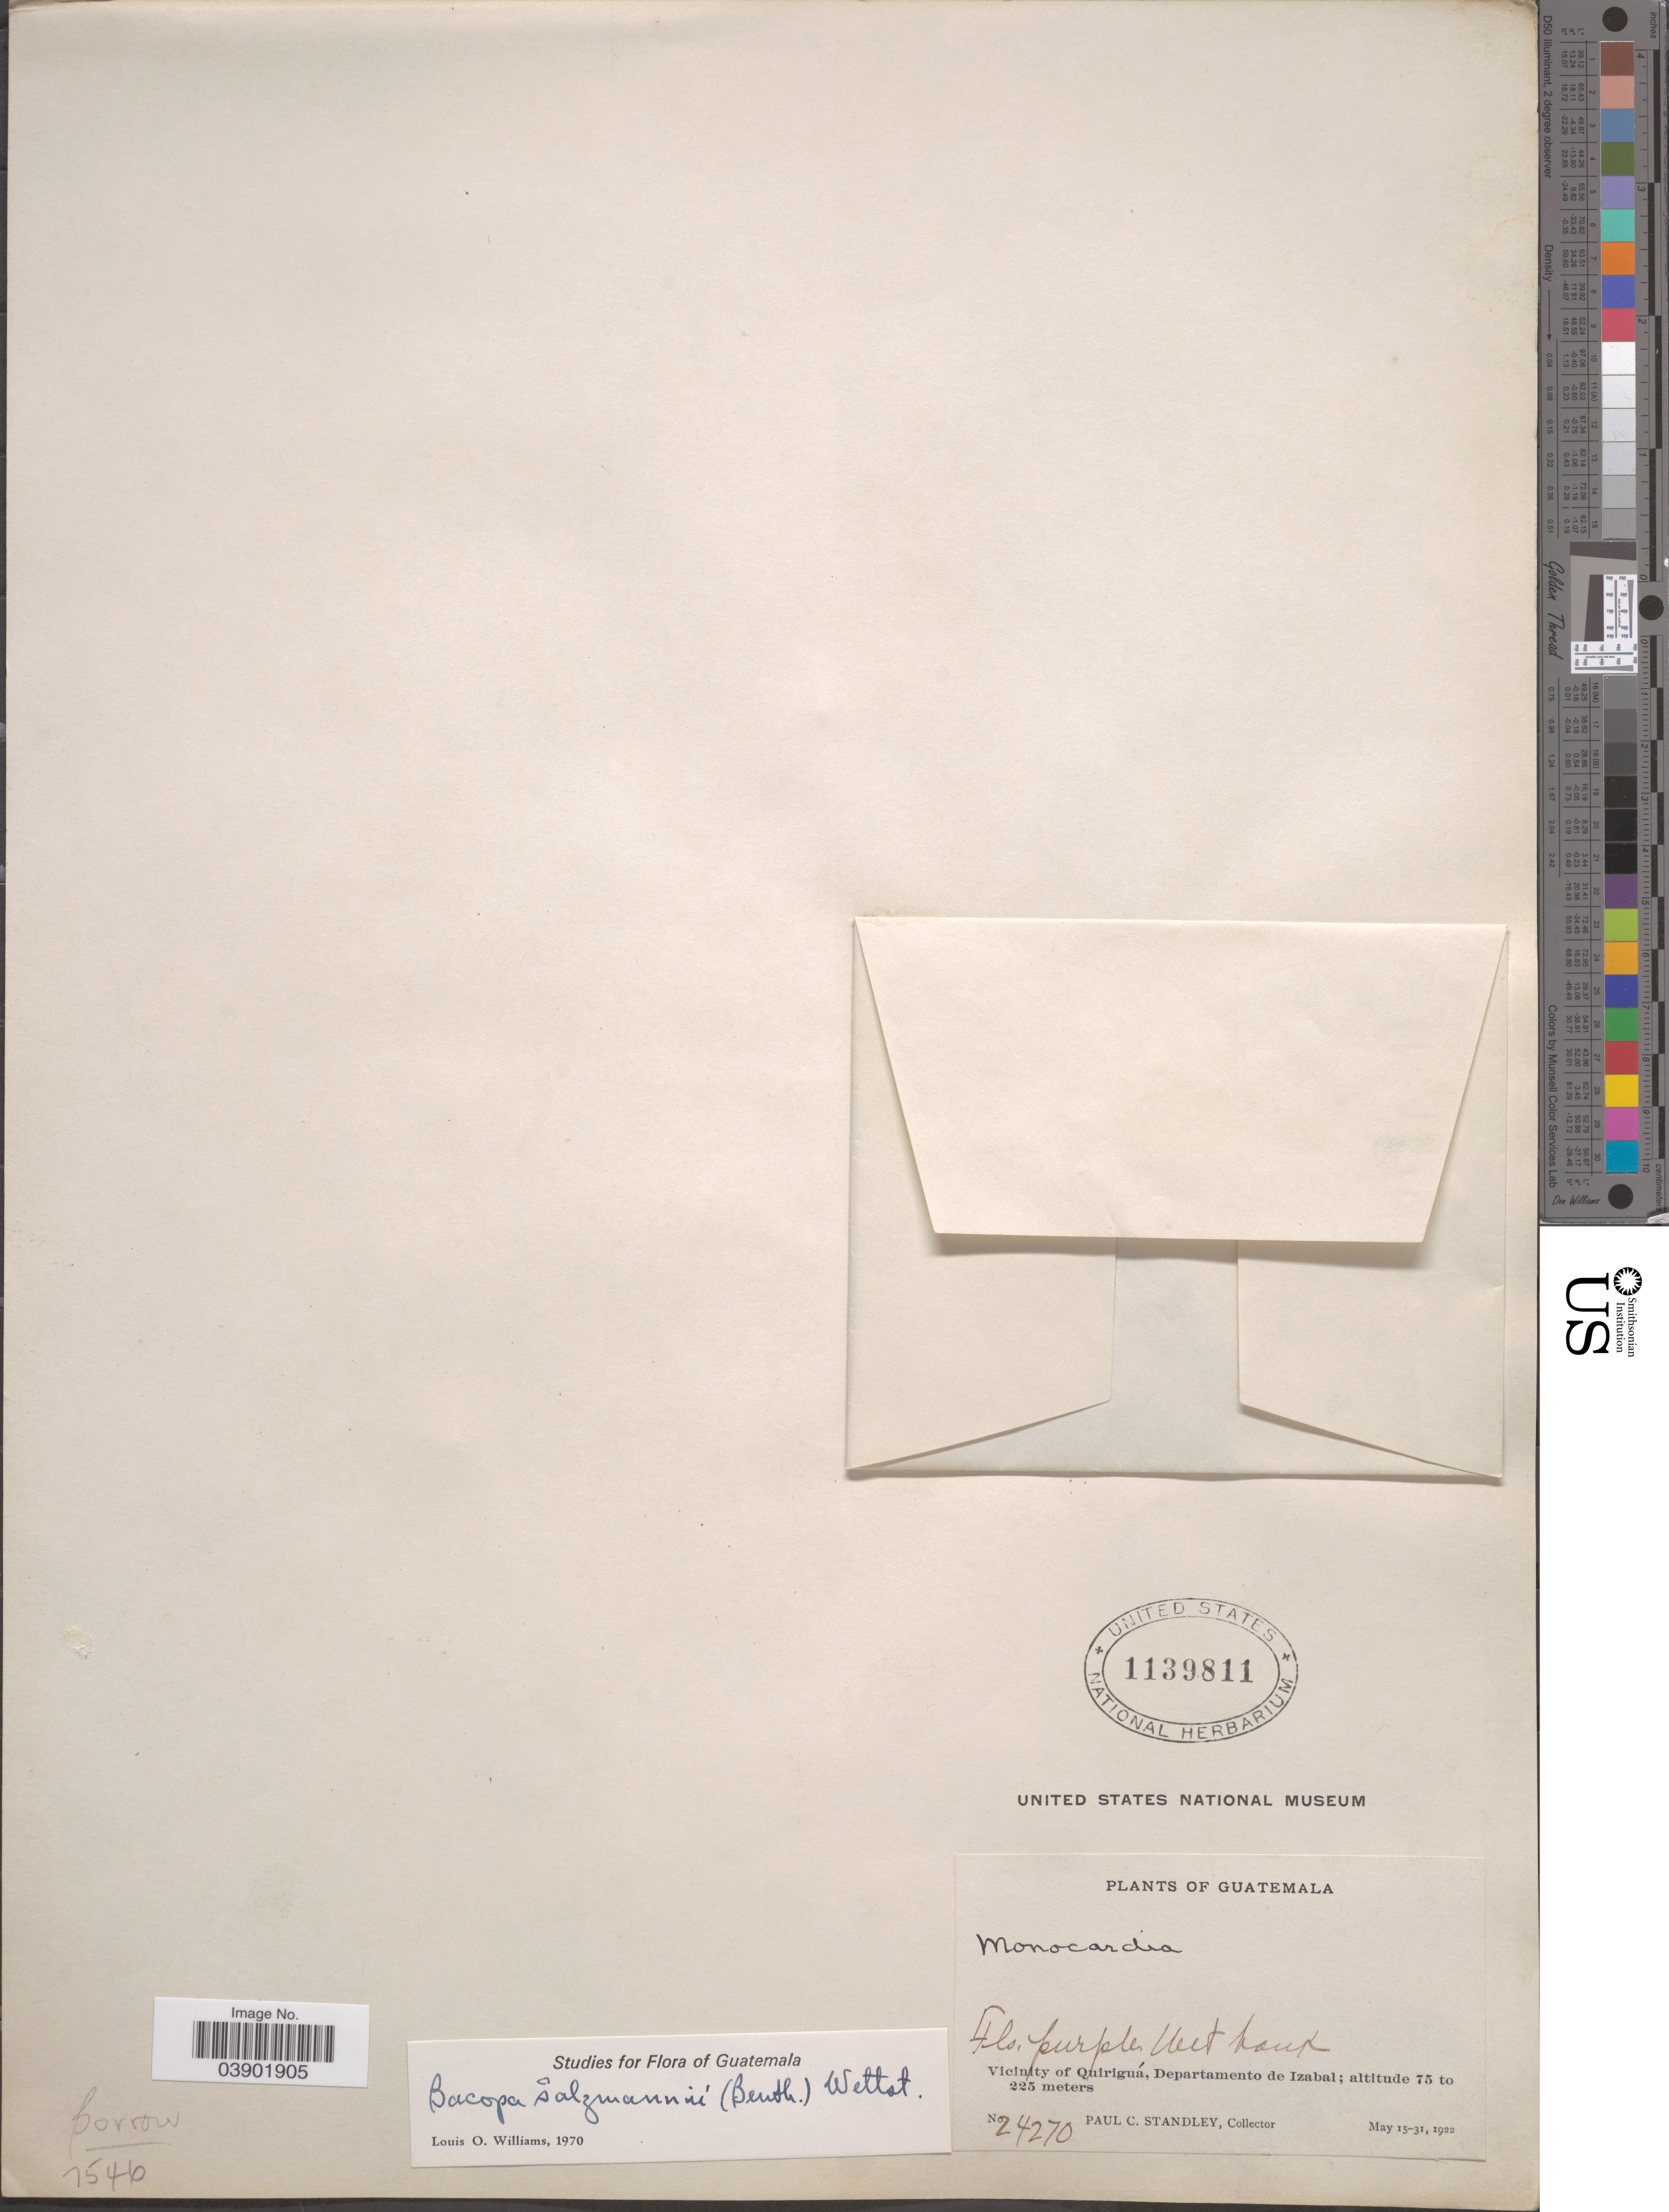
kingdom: Plantae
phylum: Tracheophyta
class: Magnoliopsida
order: Lamiales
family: Plantaginaceae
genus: Bacopa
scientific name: Bacopa salzmannii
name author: (Benth.) Wettst. ex Edwall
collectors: P. C. Standley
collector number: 24270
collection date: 1922-05-15/1922-05-31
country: Guatemala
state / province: Izabal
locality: Vicinity of Quiriguá, Departamento de Izabal.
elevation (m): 75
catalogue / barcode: US 1139811